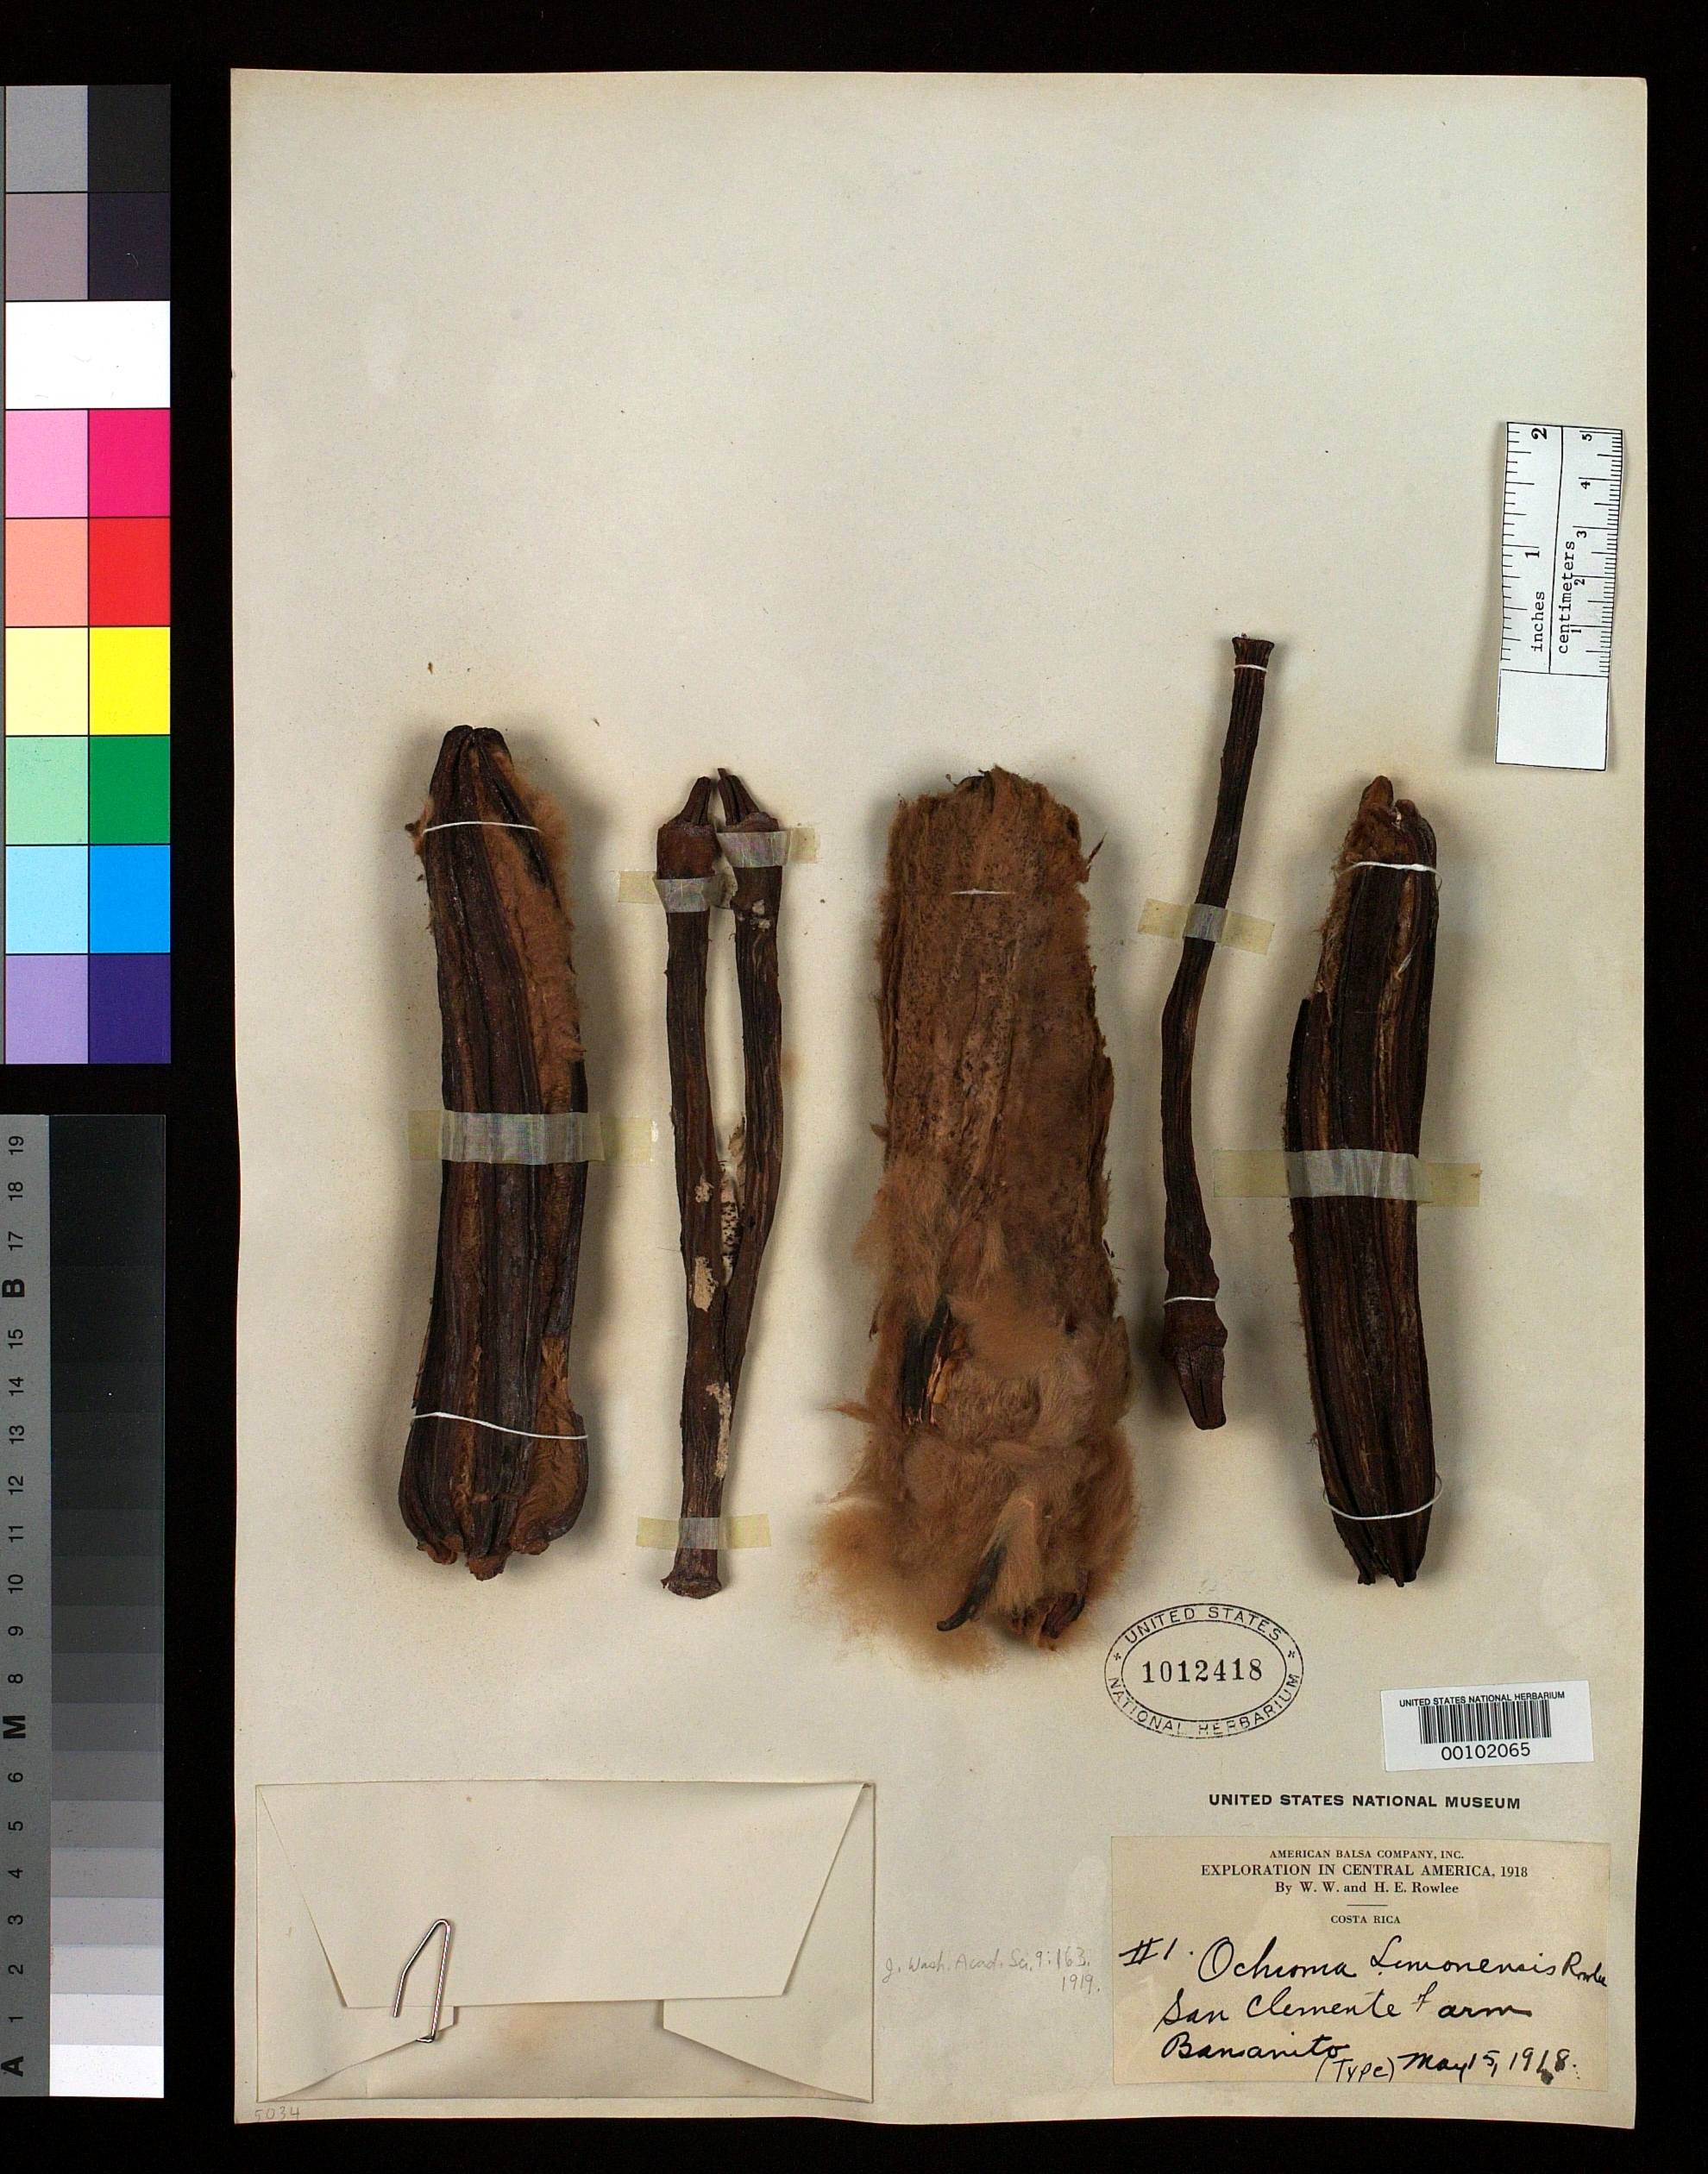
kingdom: Plantae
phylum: Tracheophyta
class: Magnoliopsida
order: Malvales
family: Malvaceae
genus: Ochroma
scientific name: Ochroma limonense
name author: Rowlee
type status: Type Collection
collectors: W. W. Rowlee & H. E. Rowlee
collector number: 1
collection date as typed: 05 May 1918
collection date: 1918-05-05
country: Costa Rica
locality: San Clemente farm, E of Bananito River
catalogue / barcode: US 1012418